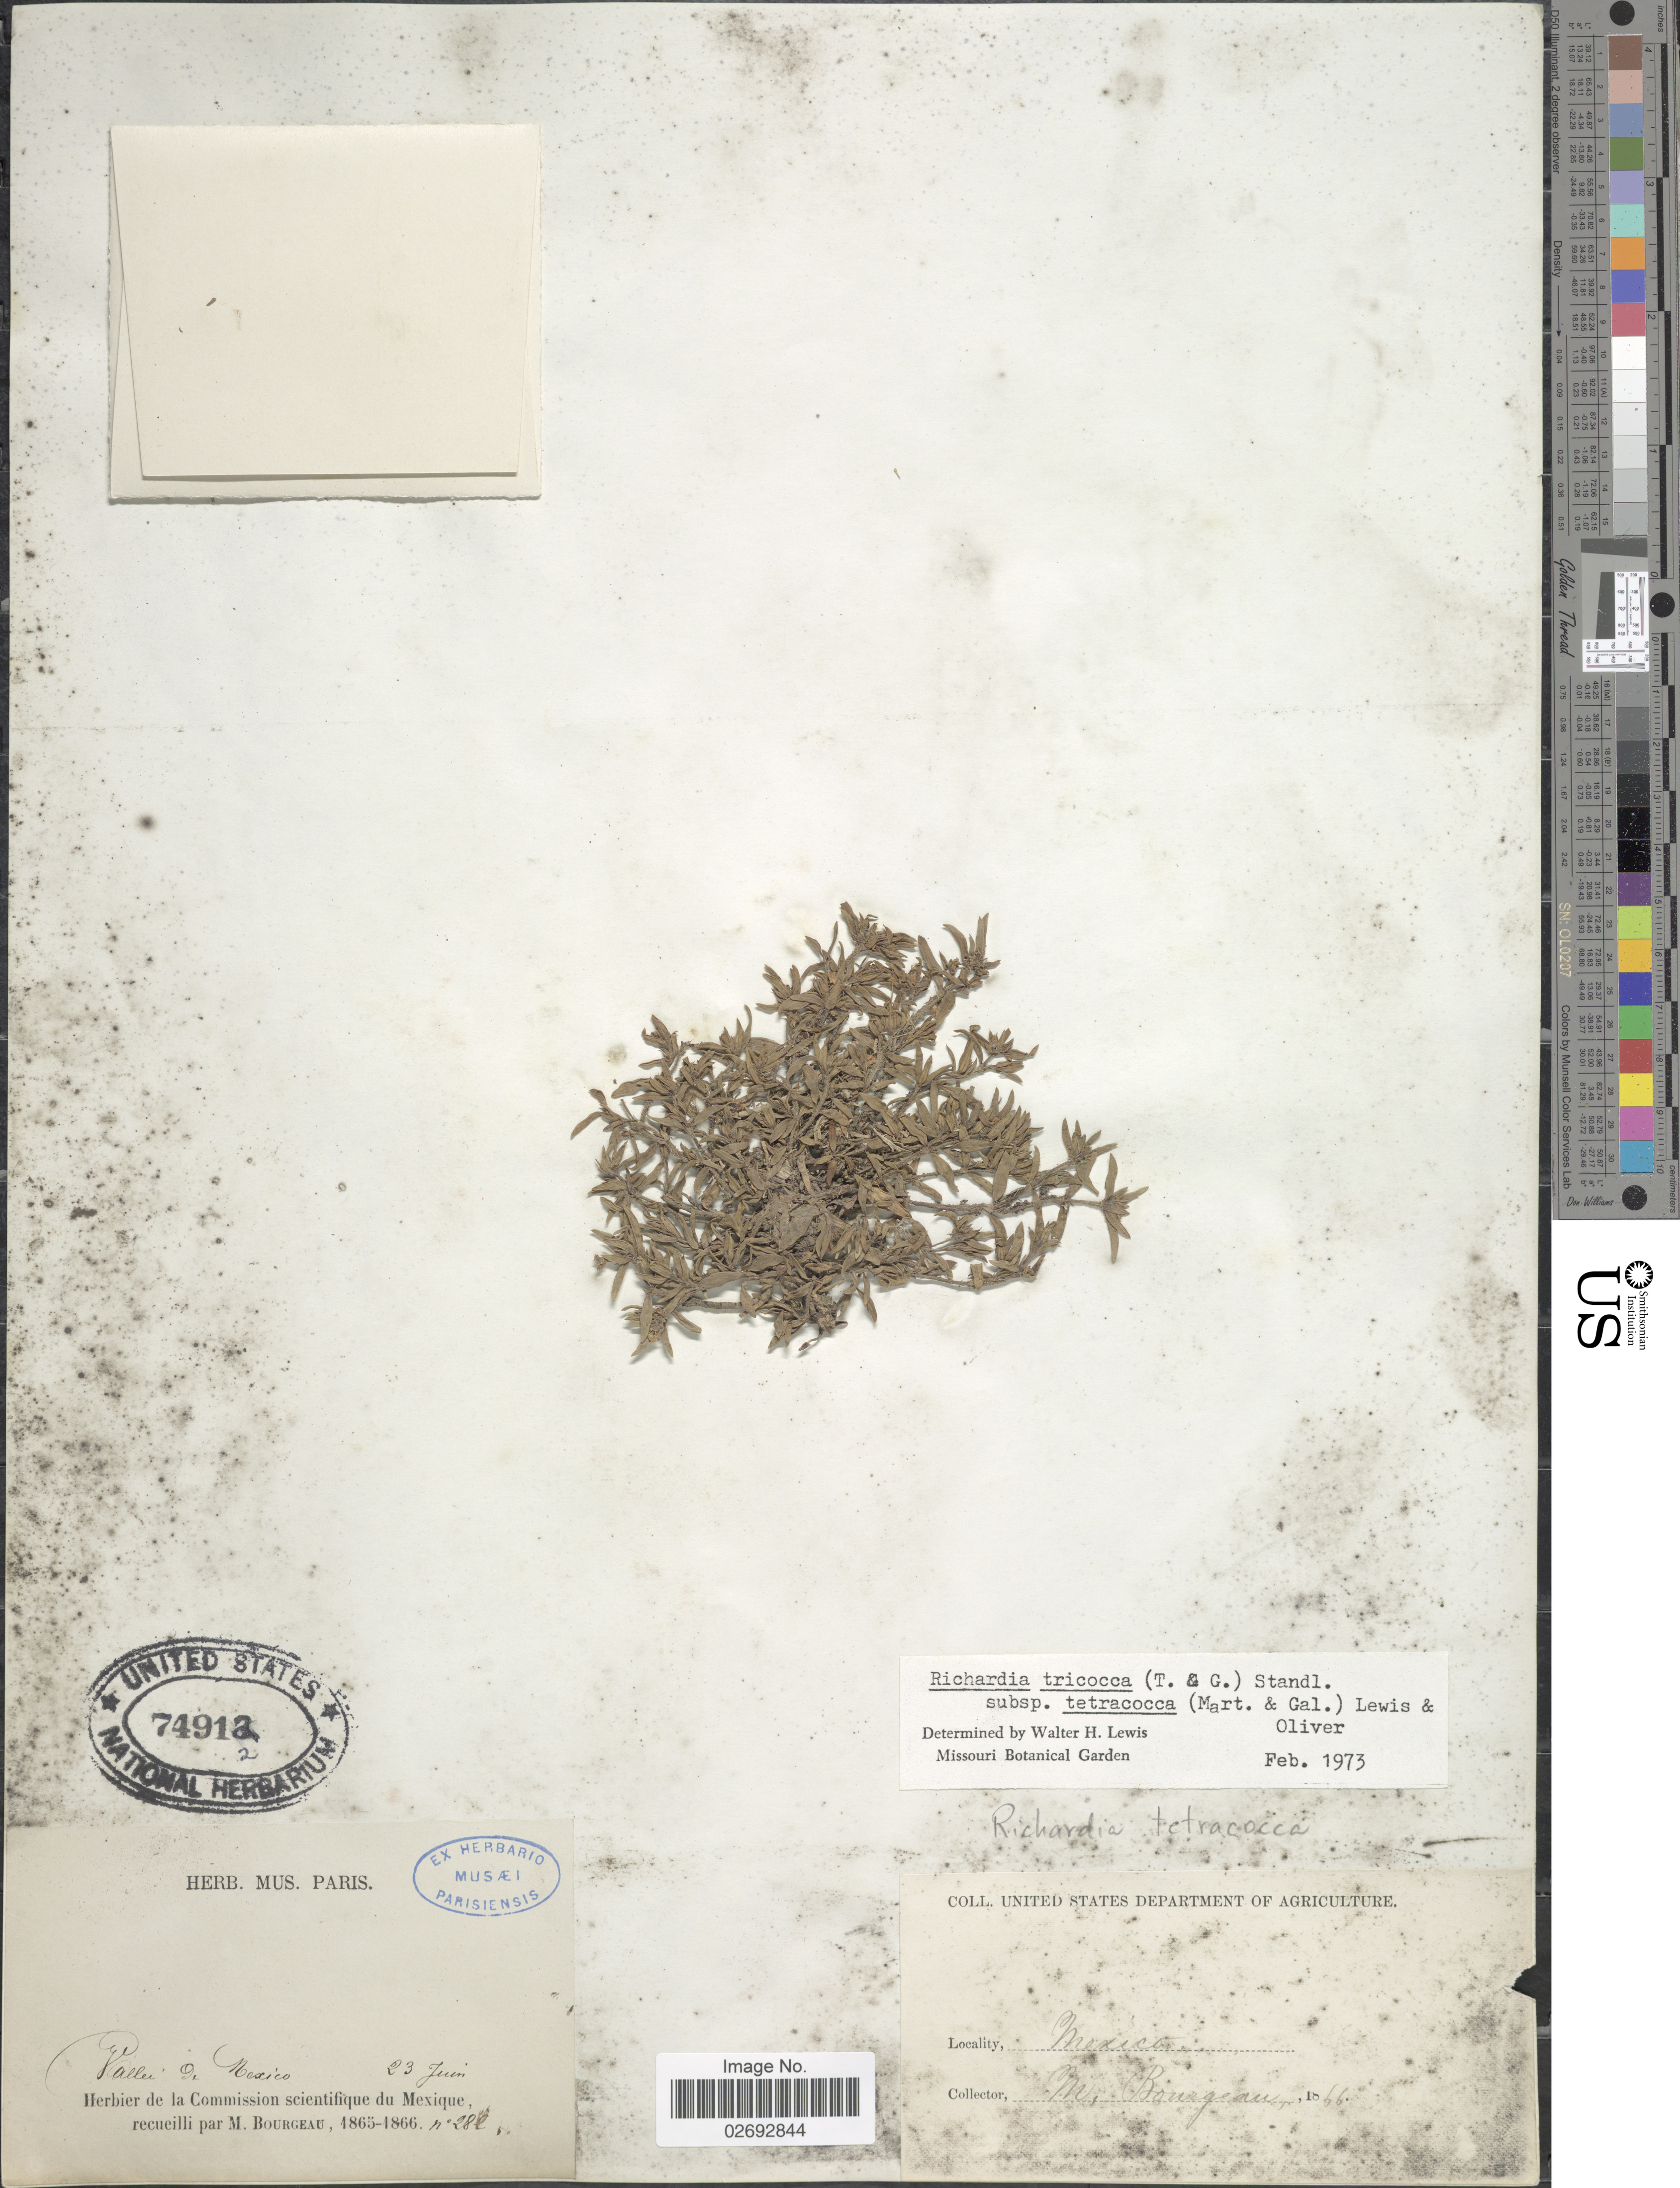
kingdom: Plantae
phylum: Tracheophyta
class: Magnoliopsida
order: Gentianales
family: Rubiaceae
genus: Richardia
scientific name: Richardia tricocca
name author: (Torr.) Standl.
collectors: M. Bourgeau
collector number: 288*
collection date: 1866-06-23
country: Mexico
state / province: México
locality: Vallée de Mexico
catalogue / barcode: US 74912